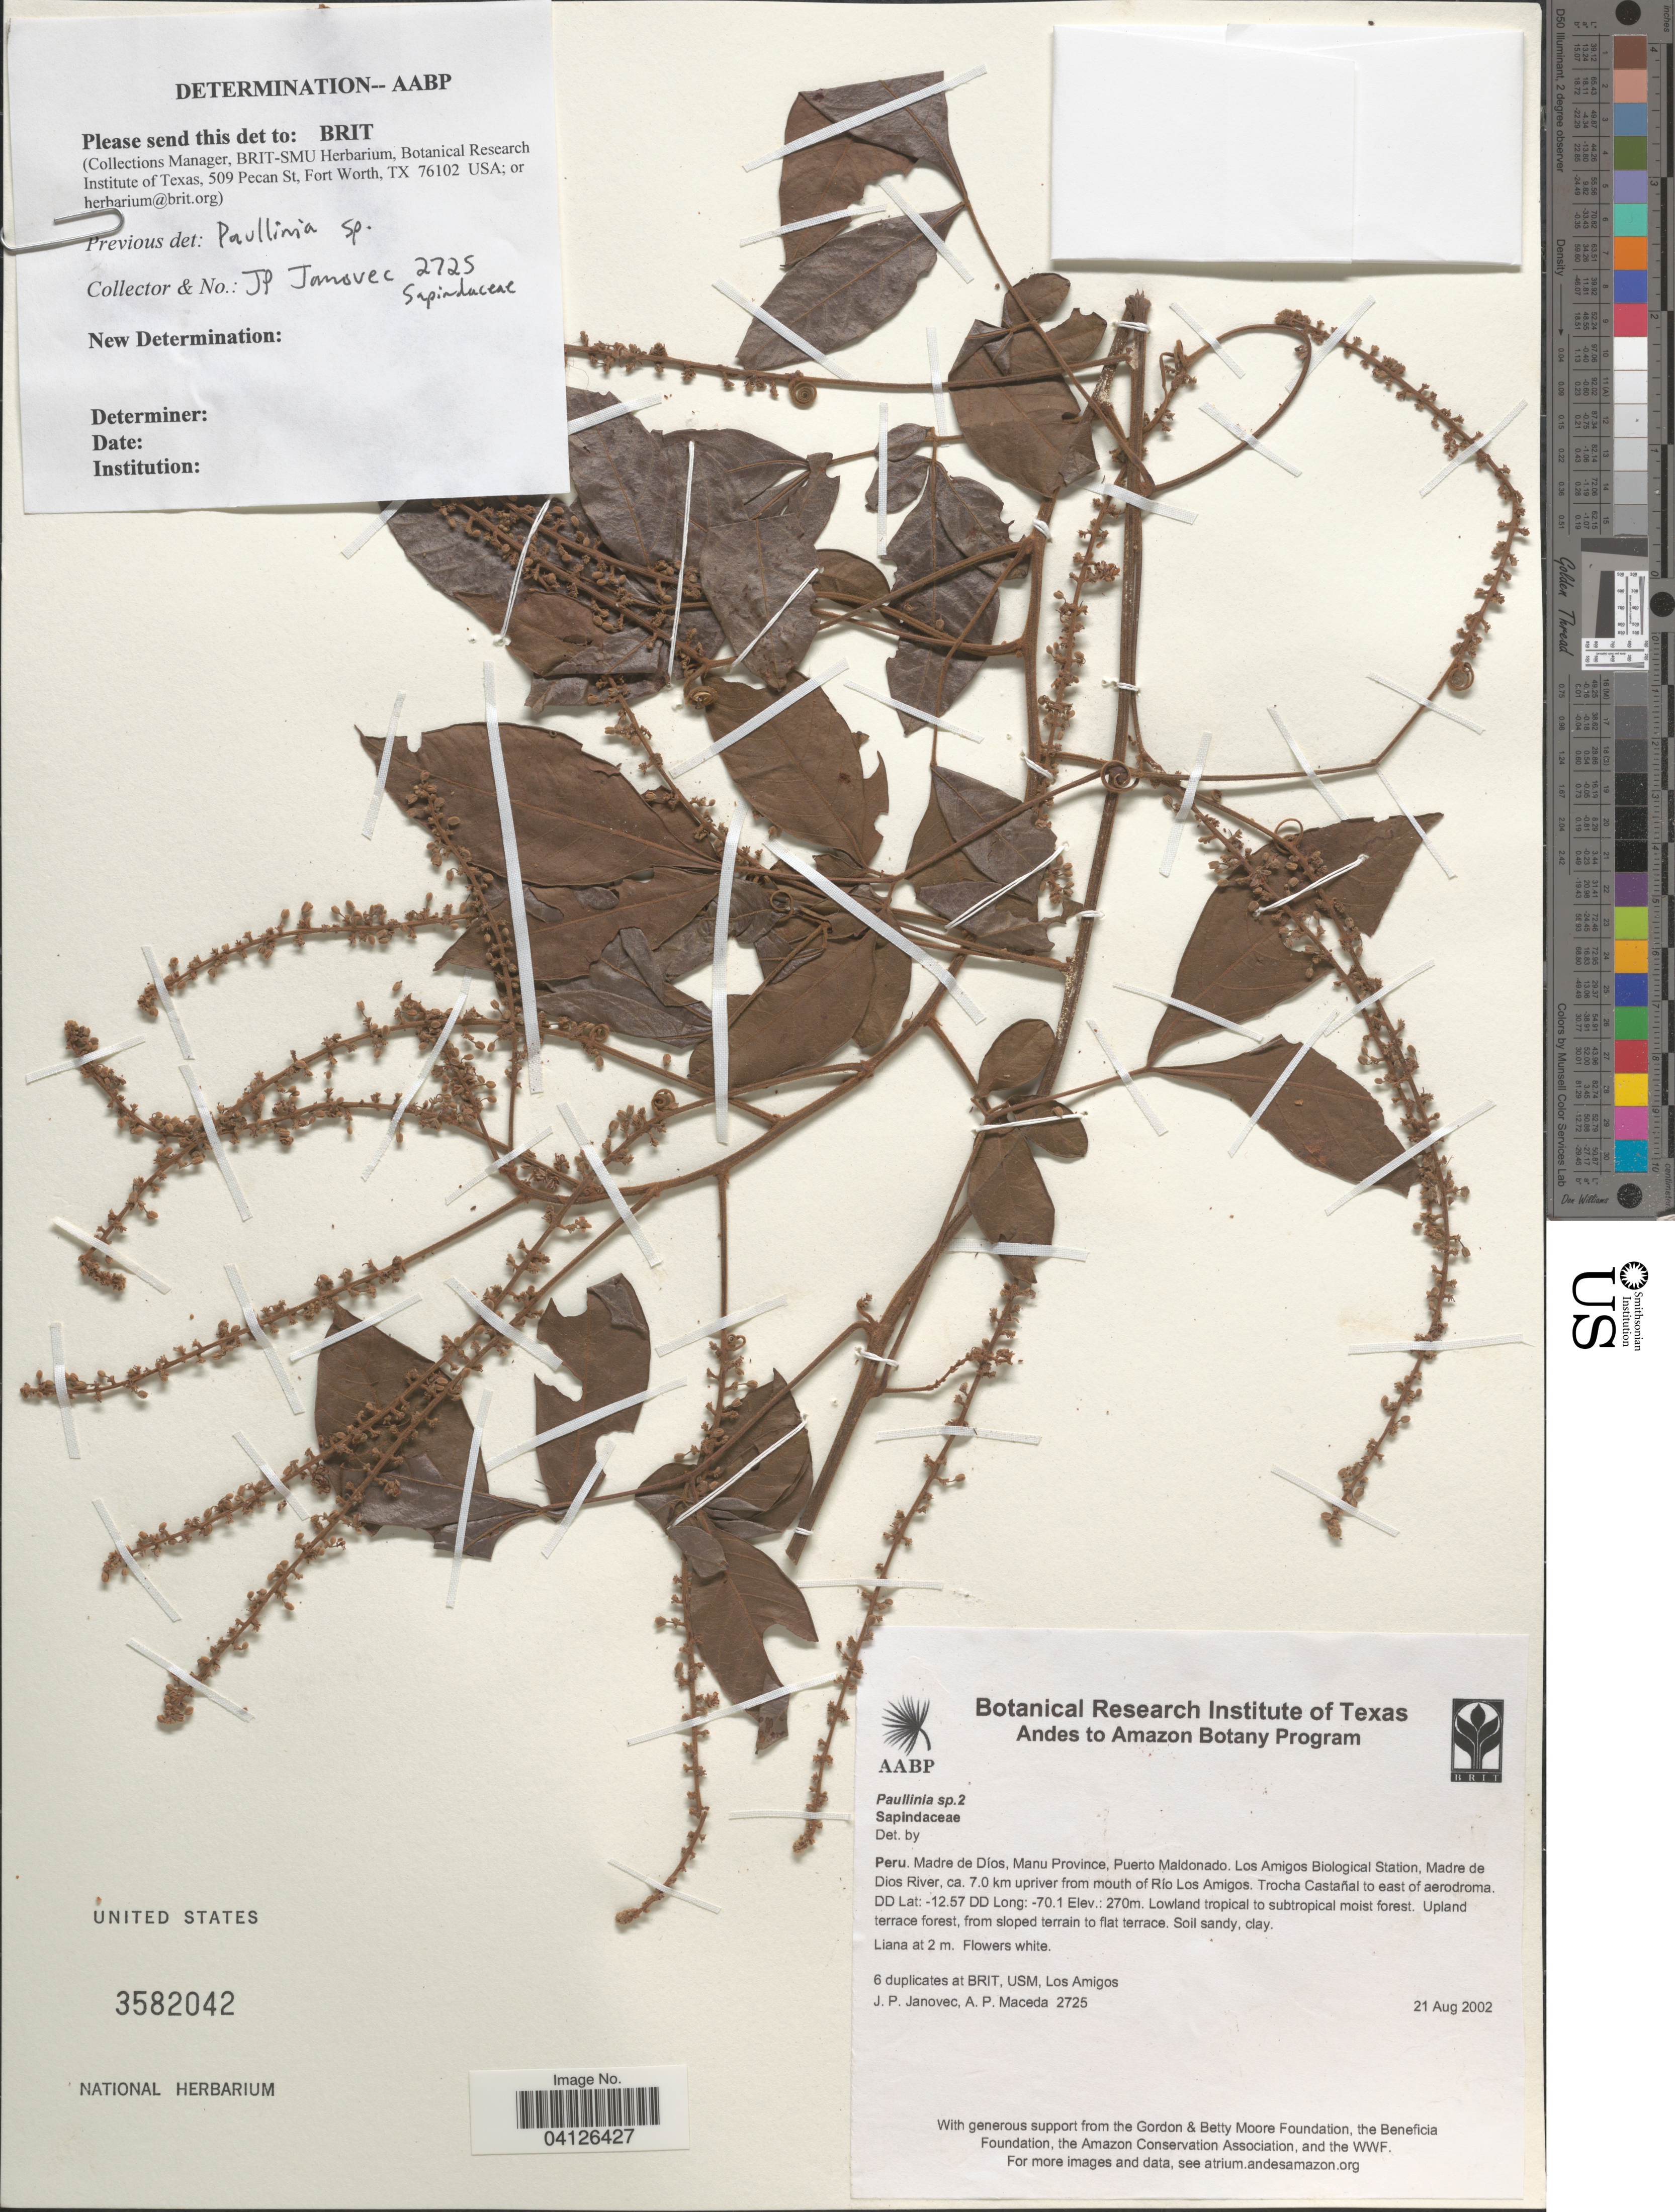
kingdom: Plantae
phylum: Tracheophyta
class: Magnoliopsida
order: Sapindales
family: Sapindaceae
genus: Paullinia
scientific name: Paullinia sp.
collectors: J. P. Janovec & A. Maceda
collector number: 2725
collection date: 2002-08-21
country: Peru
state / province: Madre de Dios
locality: Manu Province, Puerto Maldonado. Los Amigos Biological Station, Madre de Dios River, ca. 7.0 km upriver from mouth of Río Los Amigos. Trocha Castañal to east of aerodroma.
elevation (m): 270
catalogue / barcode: US 3582042